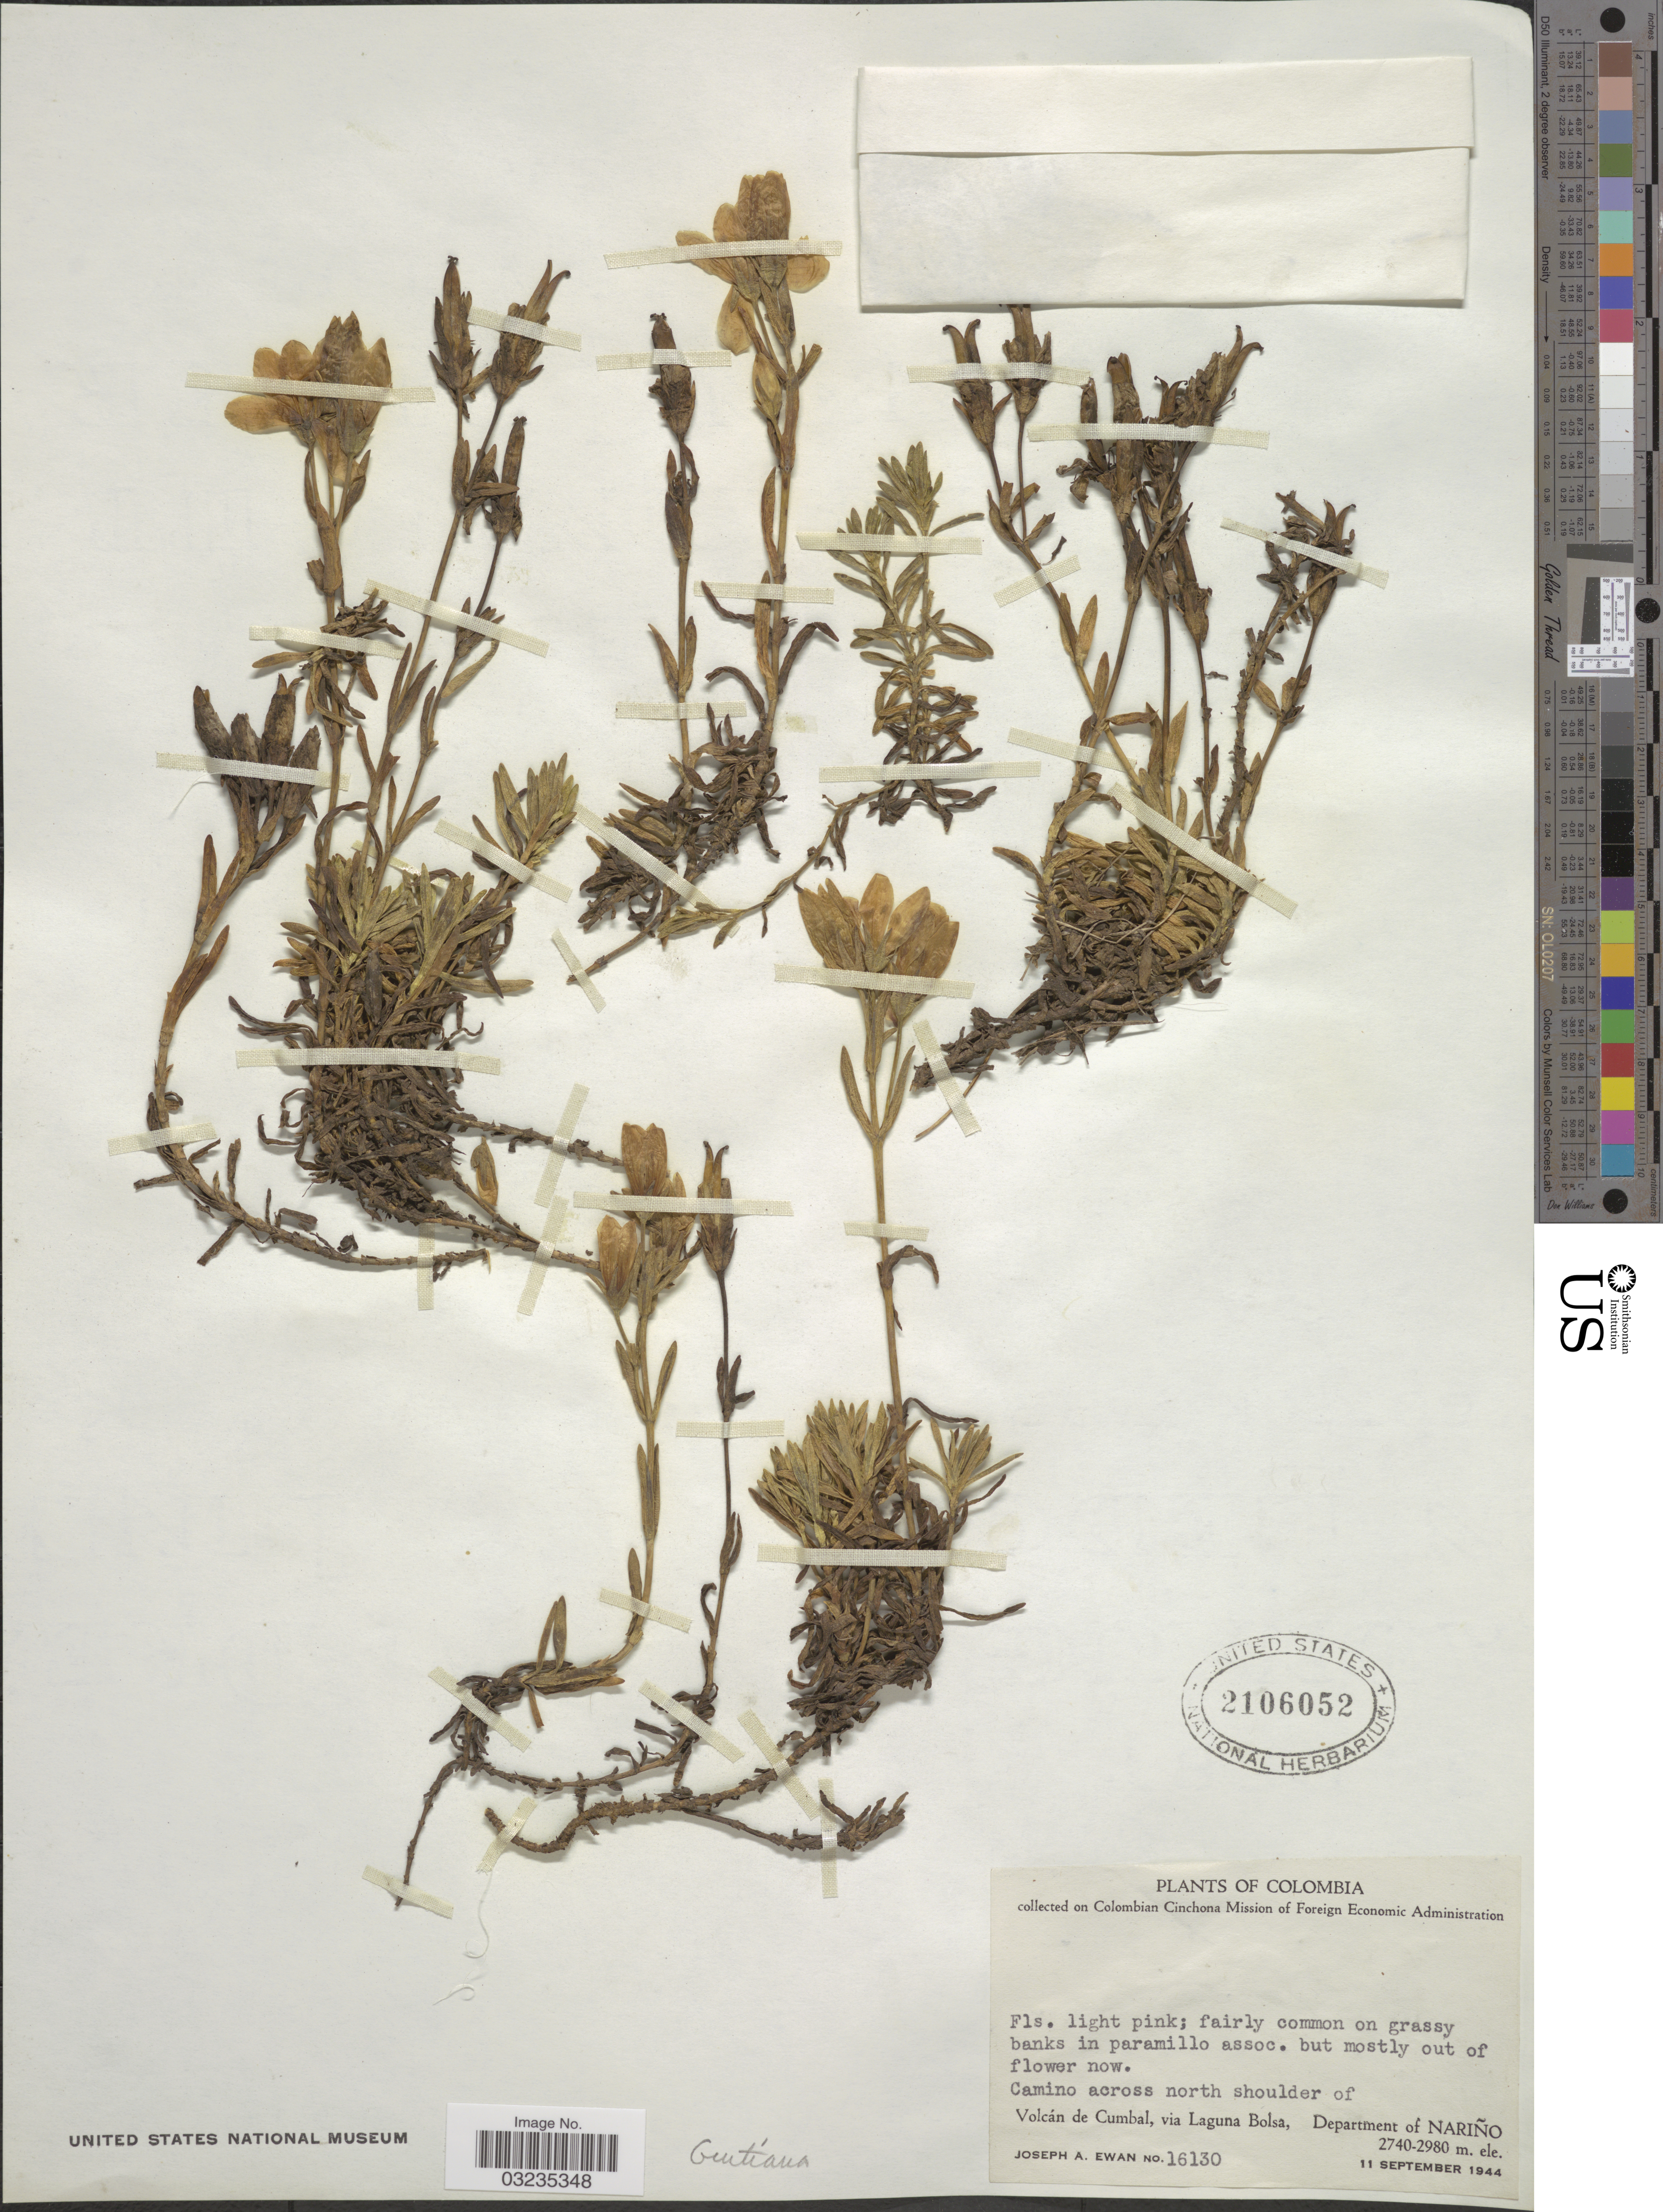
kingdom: Plantae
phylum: Tracheophyta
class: Magnoliopsida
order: Gentianales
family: Gentianaceae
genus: Gentiana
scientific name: Gentiana sp.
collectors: J. A. Ewan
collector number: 16130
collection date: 1944-09-11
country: Colombia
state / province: Nariño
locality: Camino across north shoulder of Volcán de Cumbal, via Laguna Bolsa, Department of Nariño.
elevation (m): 2740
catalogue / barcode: US 2106052